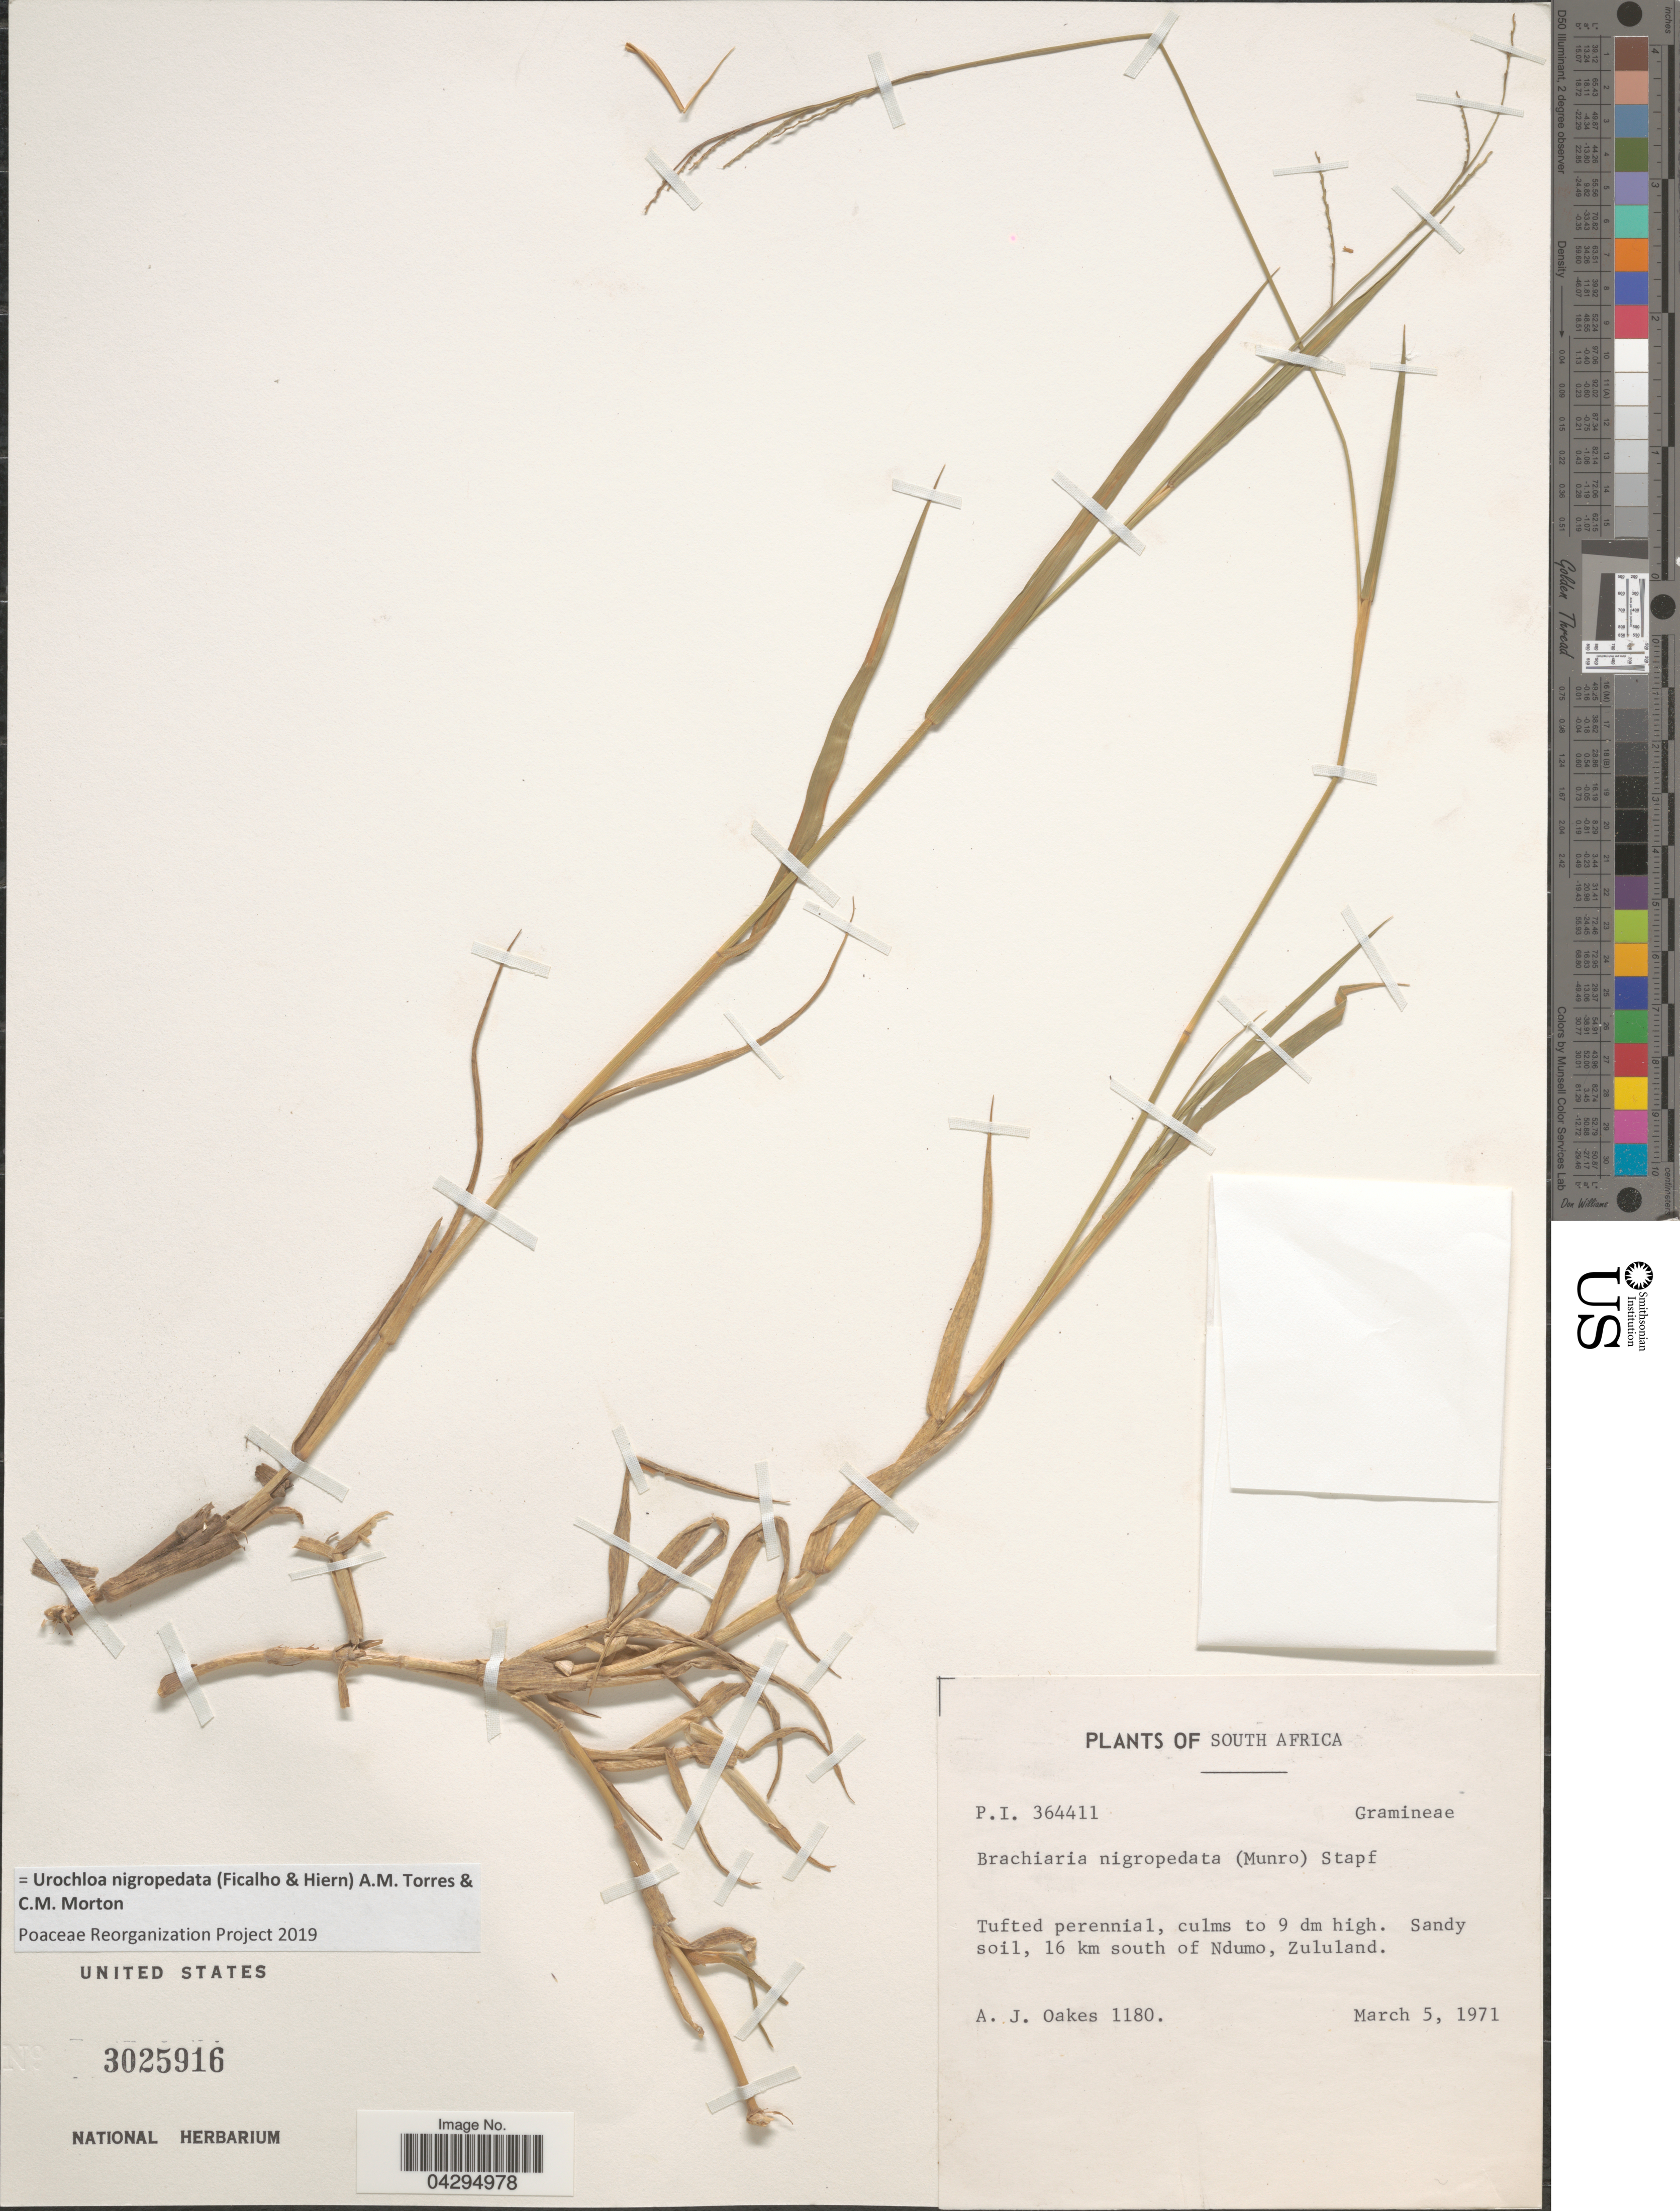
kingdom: Plantae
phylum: Tracheophyta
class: Liliopsida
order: Poales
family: Poaceae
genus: Urochloa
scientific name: Urochloa nigropedata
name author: (Ficalho & Hiern) A.M. Torres & C.M. Morton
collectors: A. Oakes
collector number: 1180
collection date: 1971-03-05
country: South Africa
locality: Sandy soil, 16 km south of Ndumo, Zululand.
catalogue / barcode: US 3025916